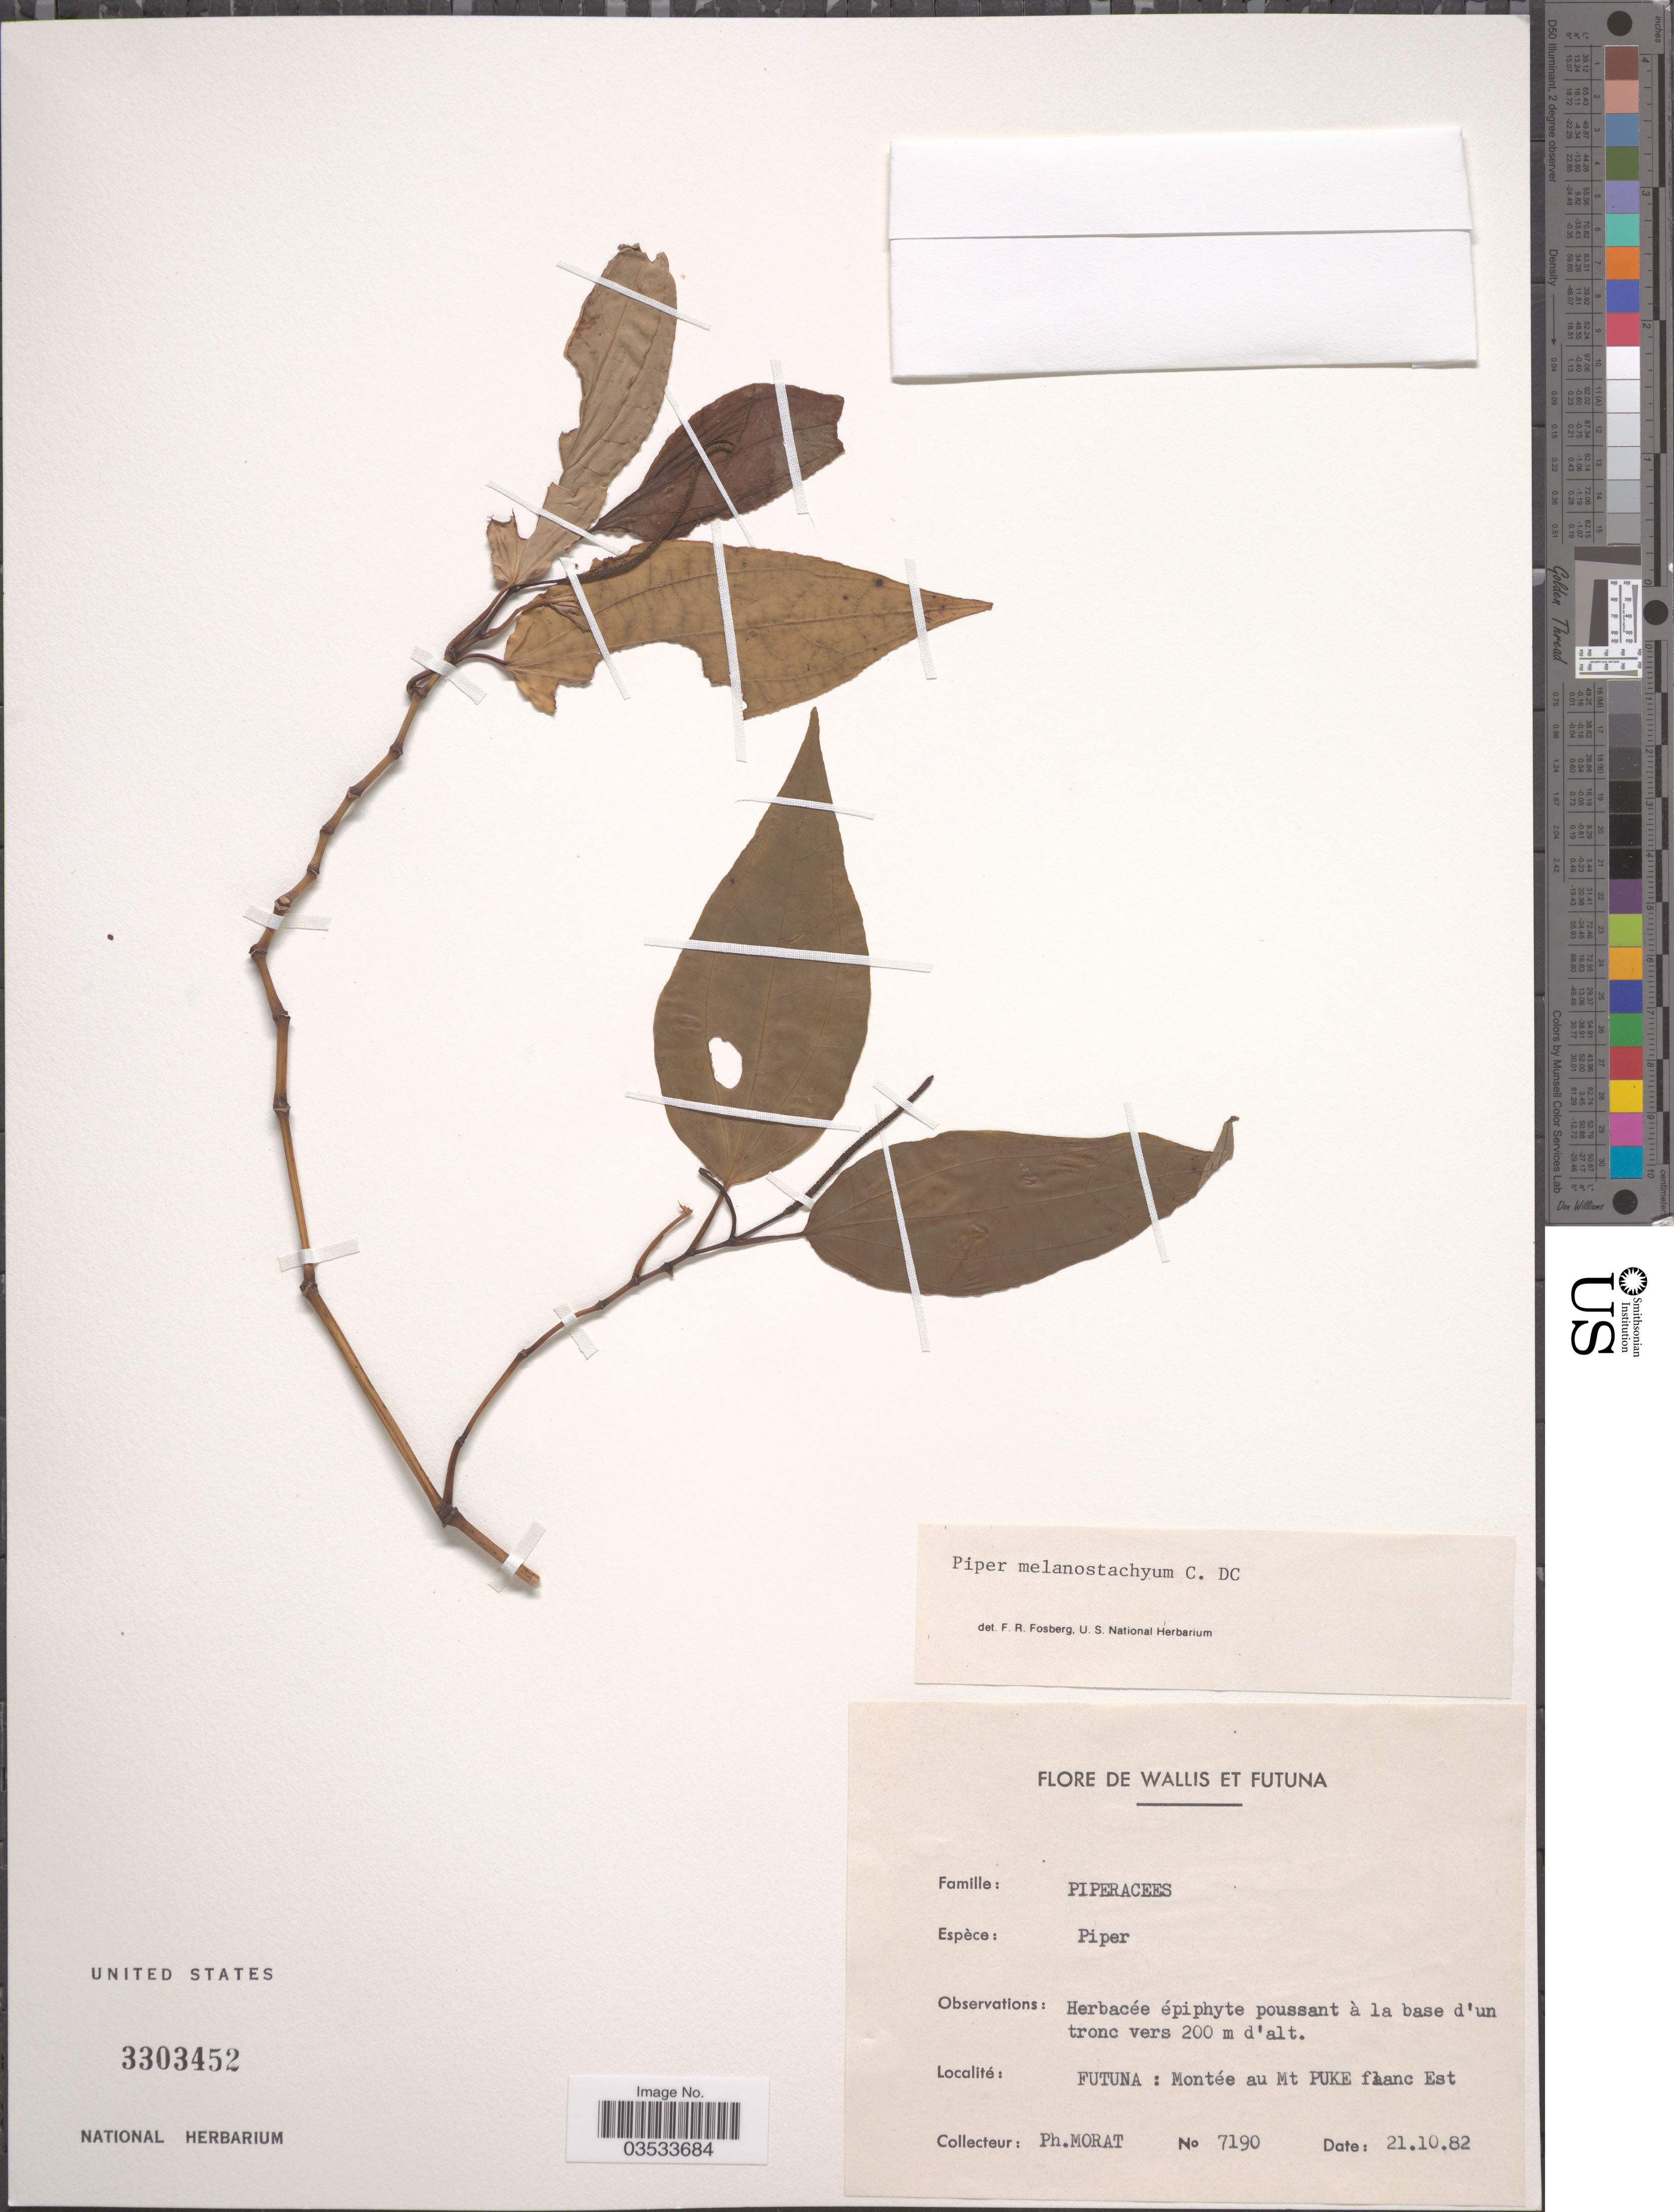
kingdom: Plantae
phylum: Tracheophyta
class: Magnoliopsida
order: Piperales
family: Piperaceae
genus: Piper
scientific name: Piper melanostachyum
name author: C. DC.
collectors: P. Morat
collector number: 7190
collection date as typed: Transcribed d/m/y: 21/10/82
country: Wallis and Futuna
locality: Futuna: Montée au Mt Puke flanc Est.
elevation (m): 200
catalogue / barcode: US 3303452